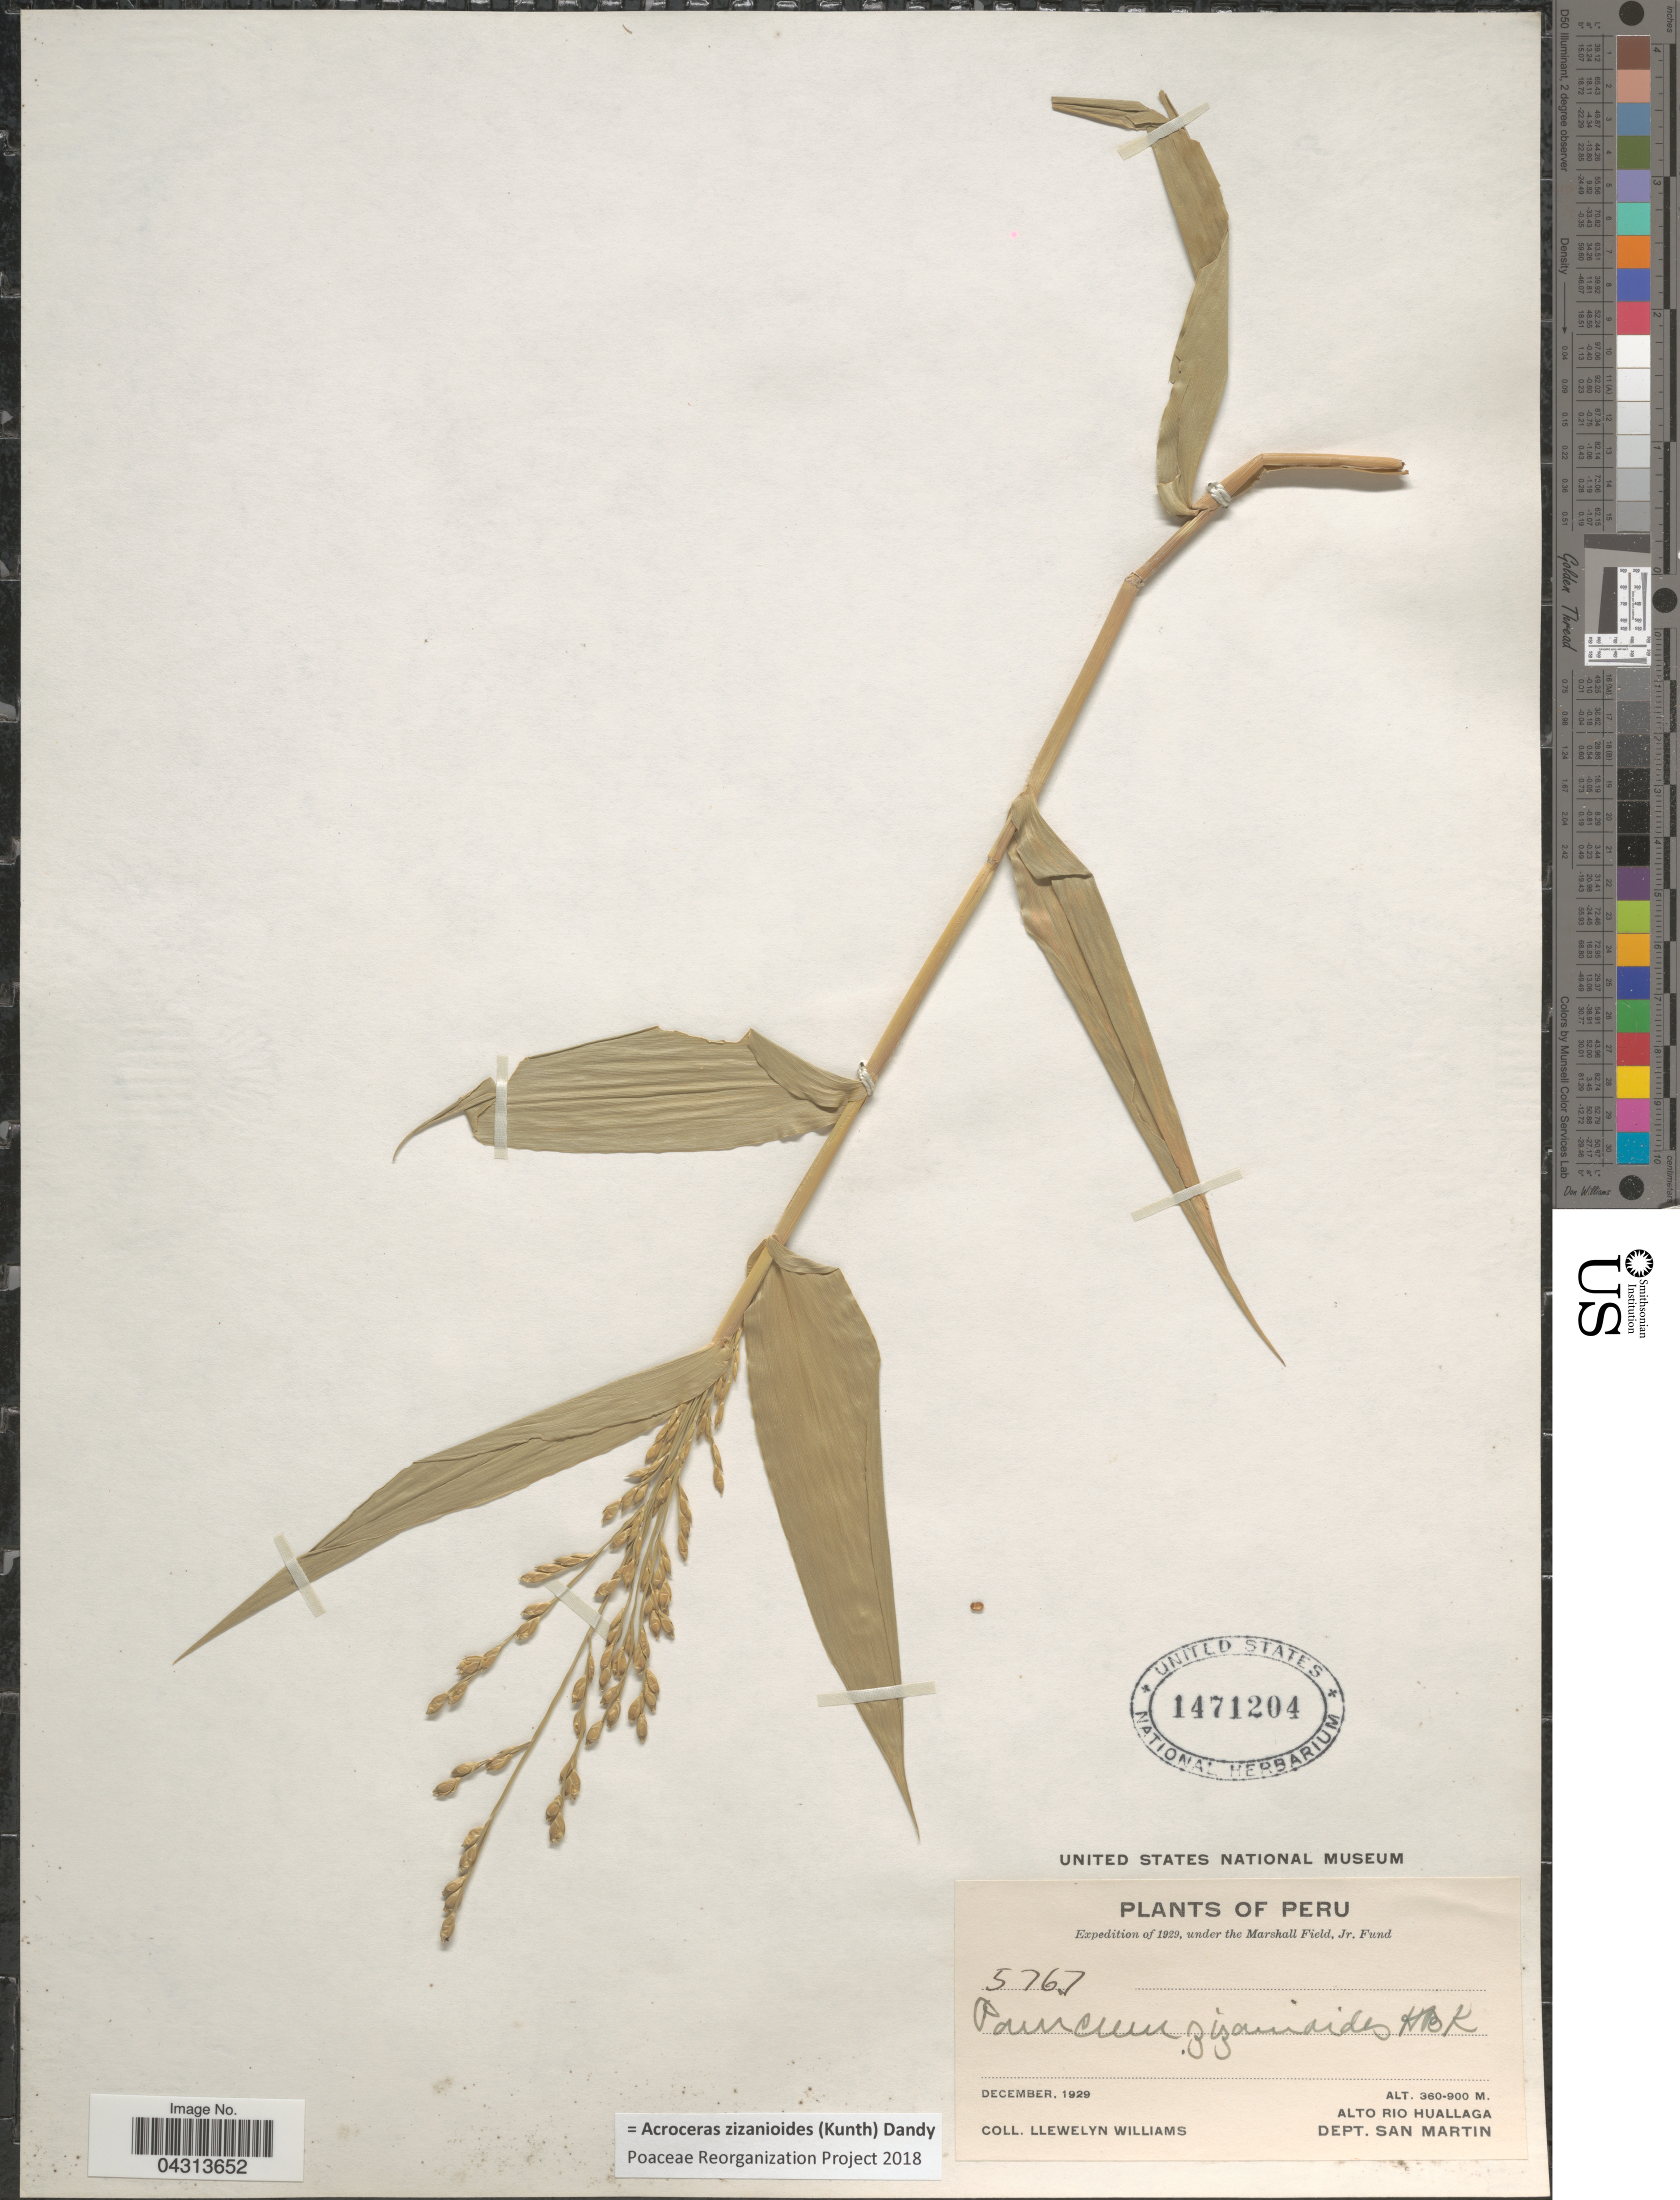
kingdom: Plantae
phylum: Tracheophyta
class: Liliopsida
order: Poales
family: Poaceae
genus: Acroceras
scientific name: Acroceras zizanioides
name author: (Kunth) Dandy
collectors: Ll. Williams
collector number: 5767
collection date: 1929-12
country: Peru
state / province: San Martín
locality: Expedition of 1929. [unsure placement] Alto Rio Huallaga. Dept. San Martin.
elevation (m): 360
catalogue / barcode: US 1471204